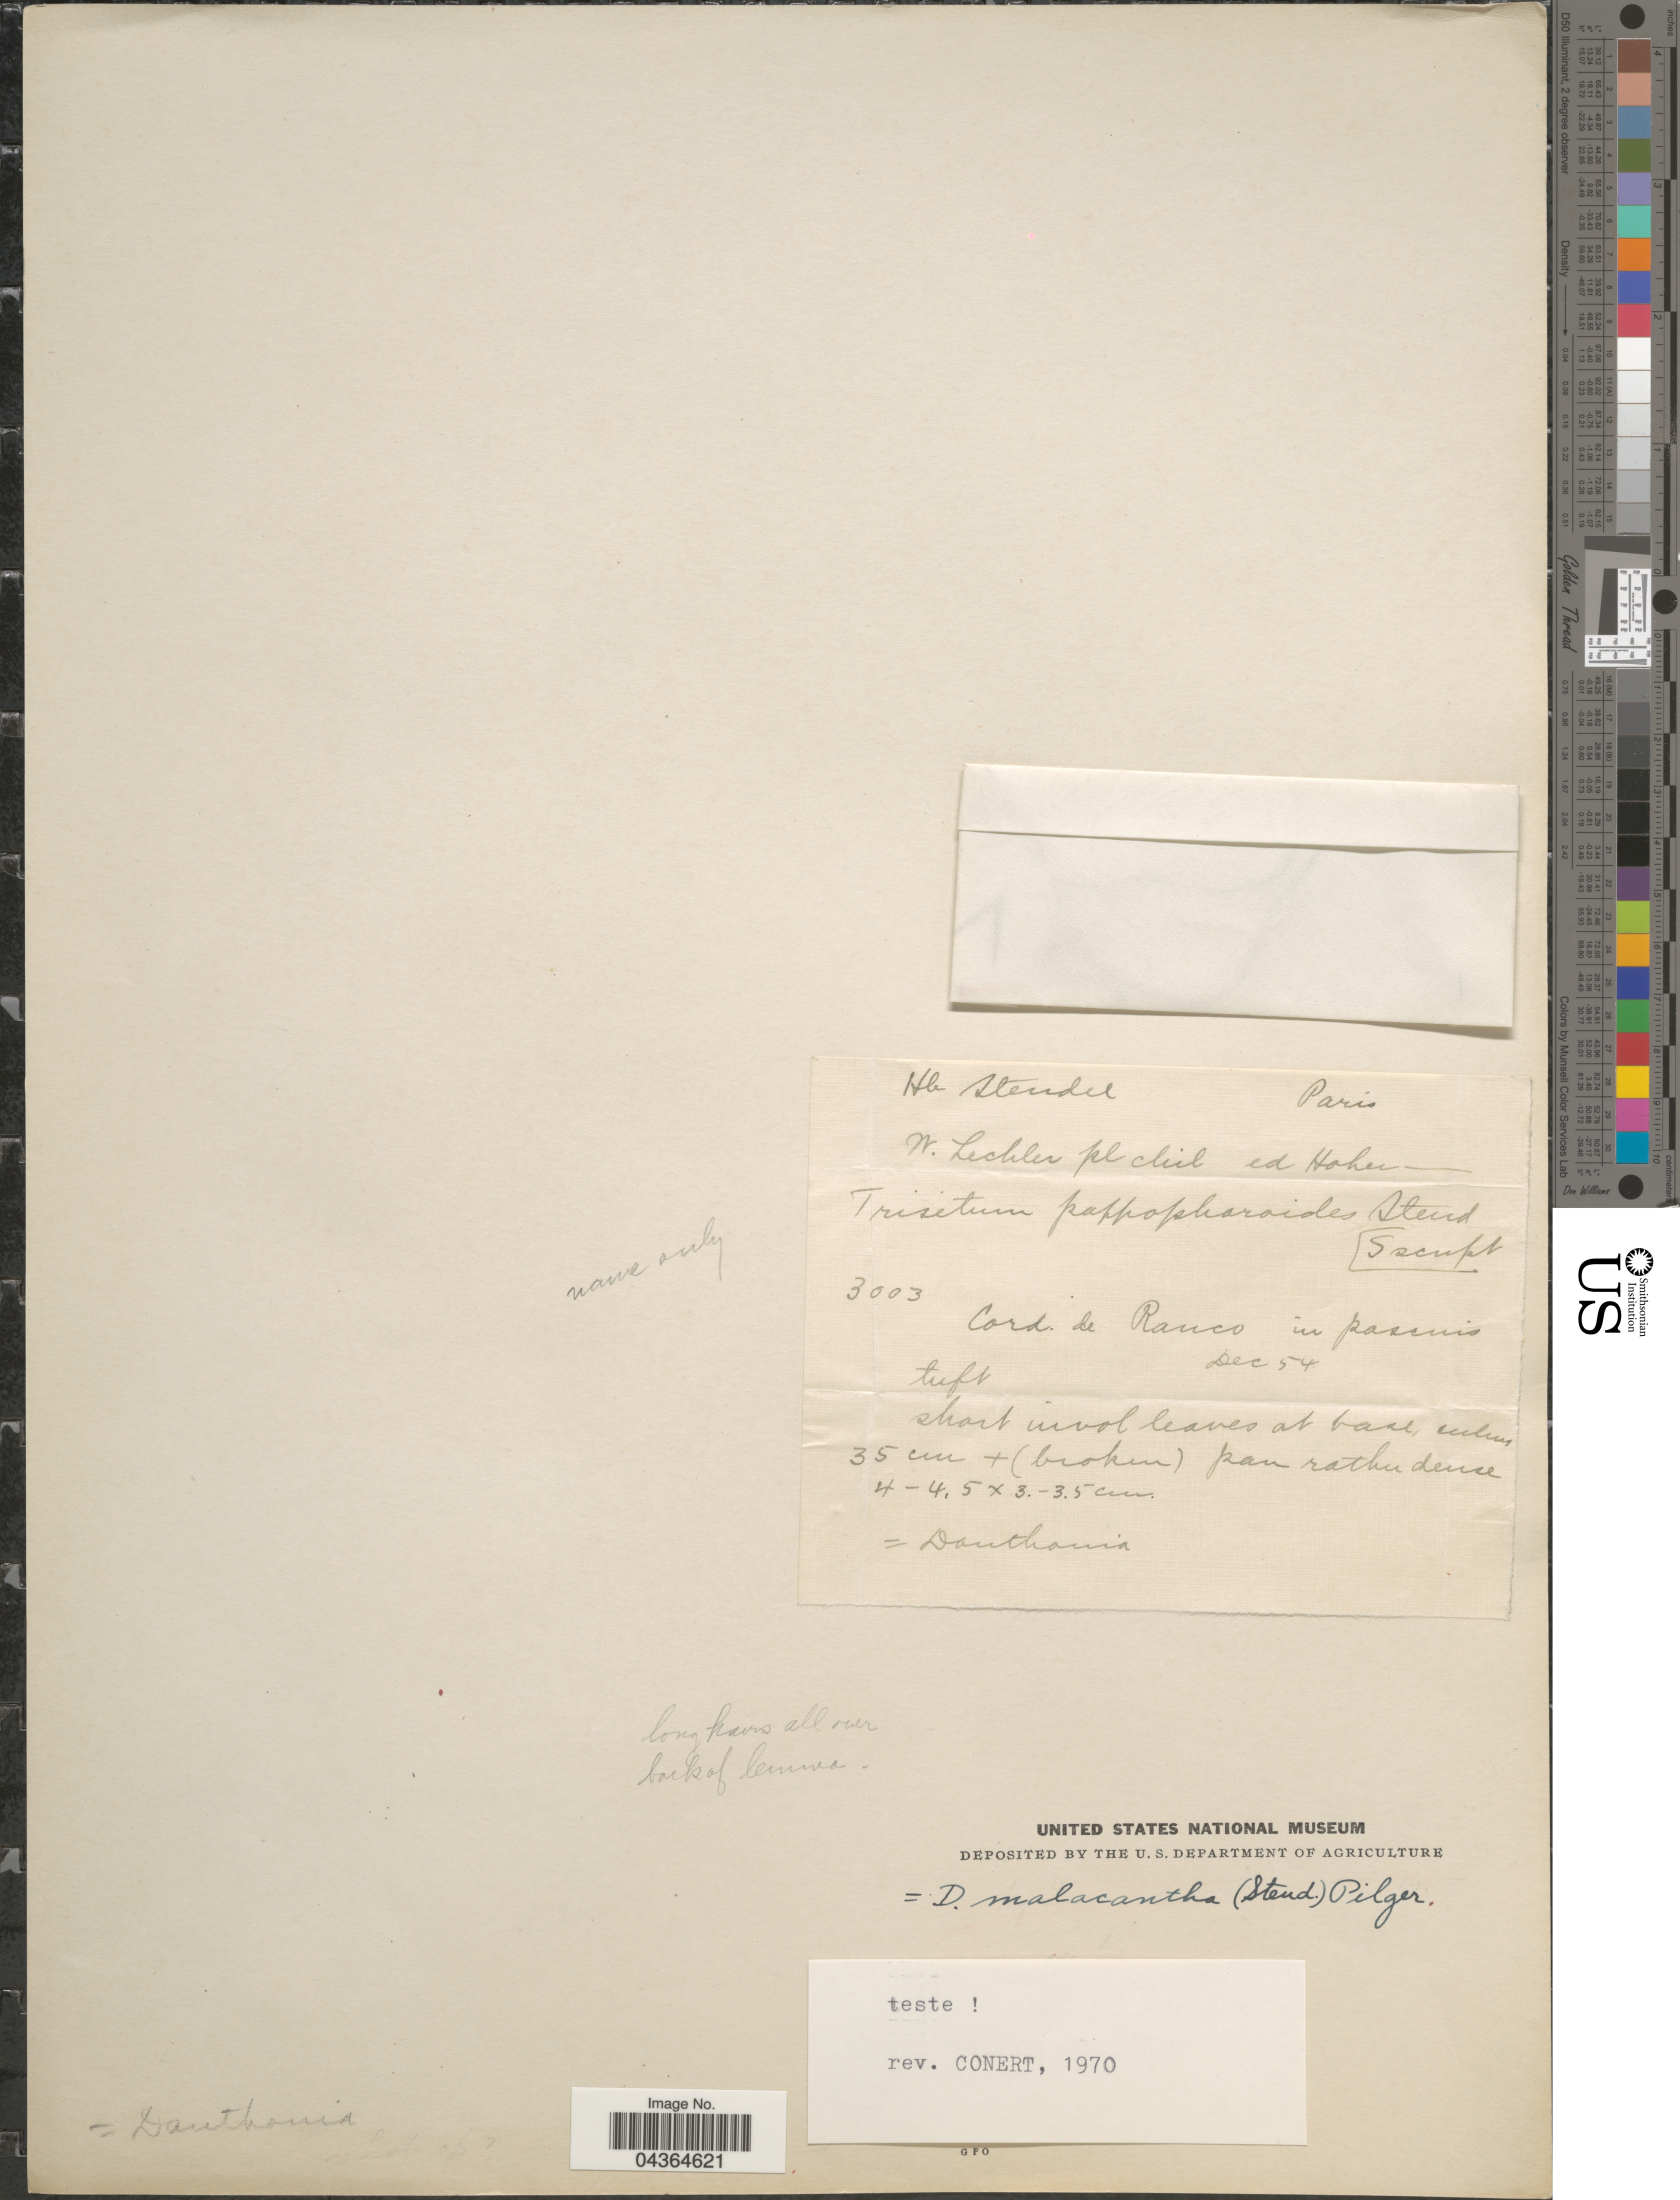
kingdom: Plantae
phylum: Tracheophyta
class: Liliopsida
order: Poales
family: Poaceae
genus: Danthonia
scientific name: Danthonia malacantha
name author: (Steud.) Pilg.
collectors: W. Lechler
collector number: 3003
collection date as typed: Transcribed d/m/y: /12/54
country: Chile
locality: Cord. de Ranco in pascuis.